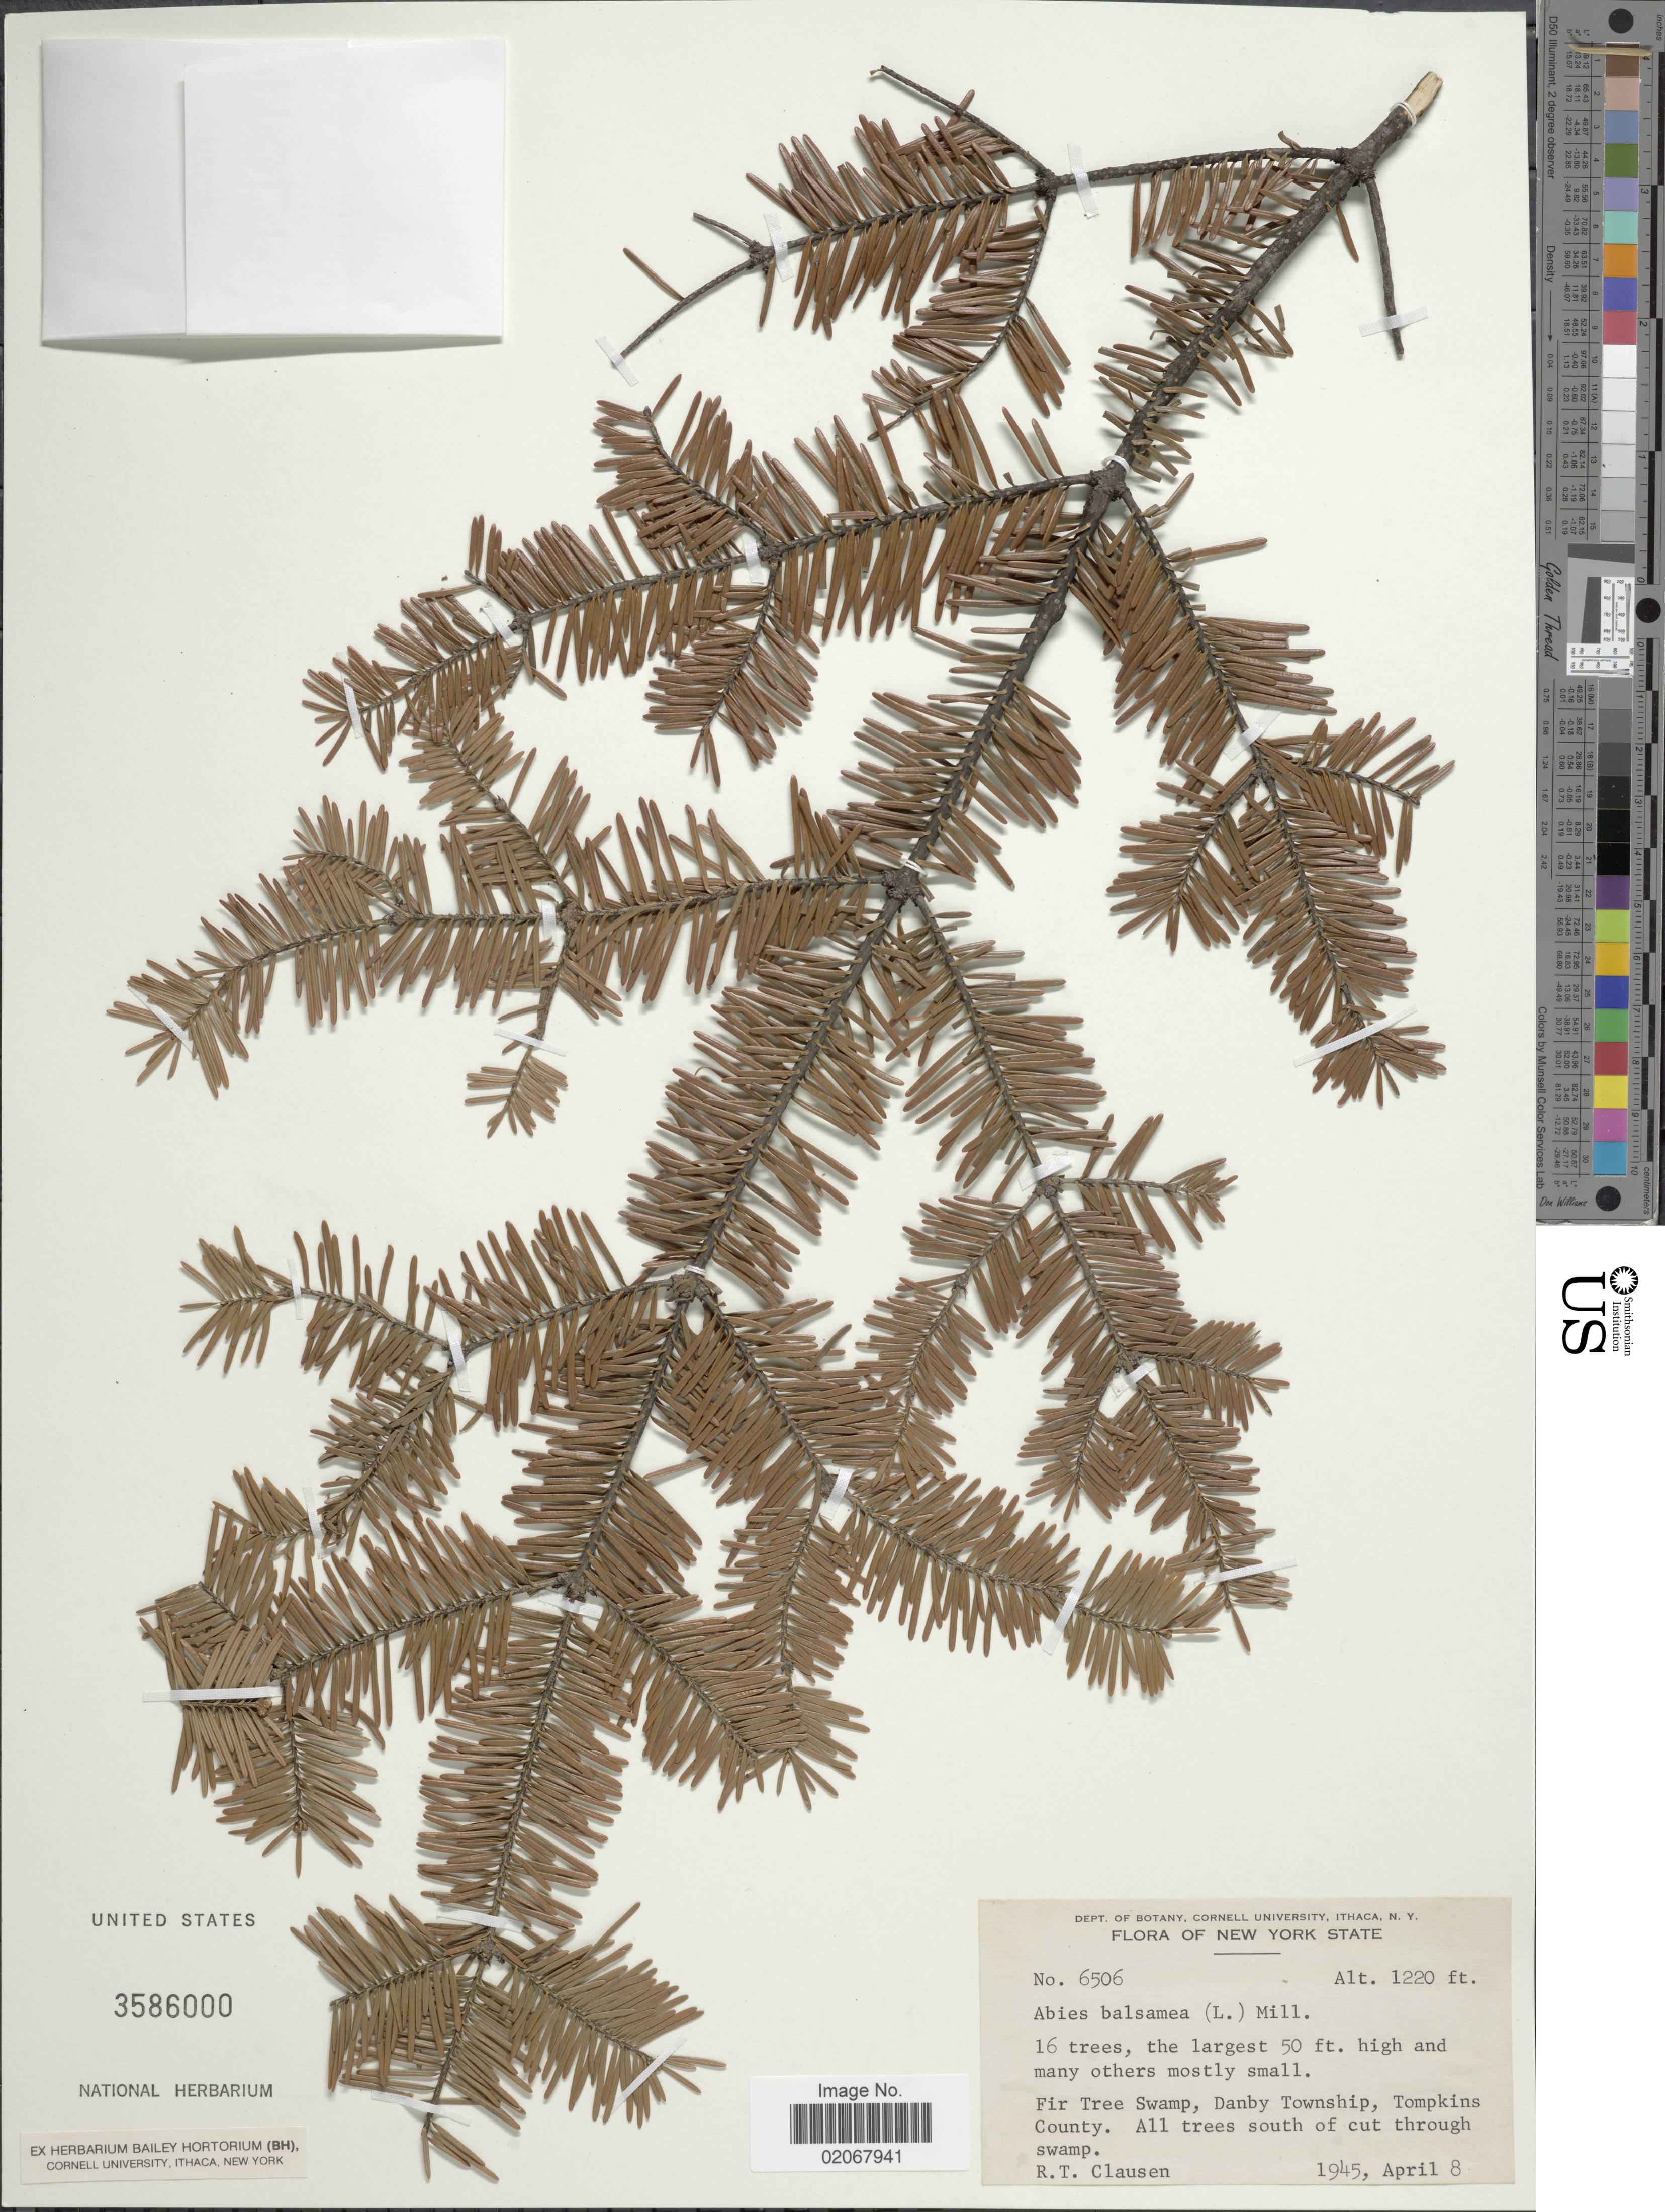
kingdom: Plantae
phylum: Tracheophyta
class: Pinopsida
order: Pinales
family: Pinaceae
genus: Abies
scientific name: Abies balsamea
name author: (L.) Mill.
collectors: R. T. Clausen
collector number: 6506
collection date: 1945-04-08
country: United States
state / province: New York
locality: Fir Tree Swamp, Danby Township, Tompkins County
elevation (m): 372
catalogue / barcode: US 3586000